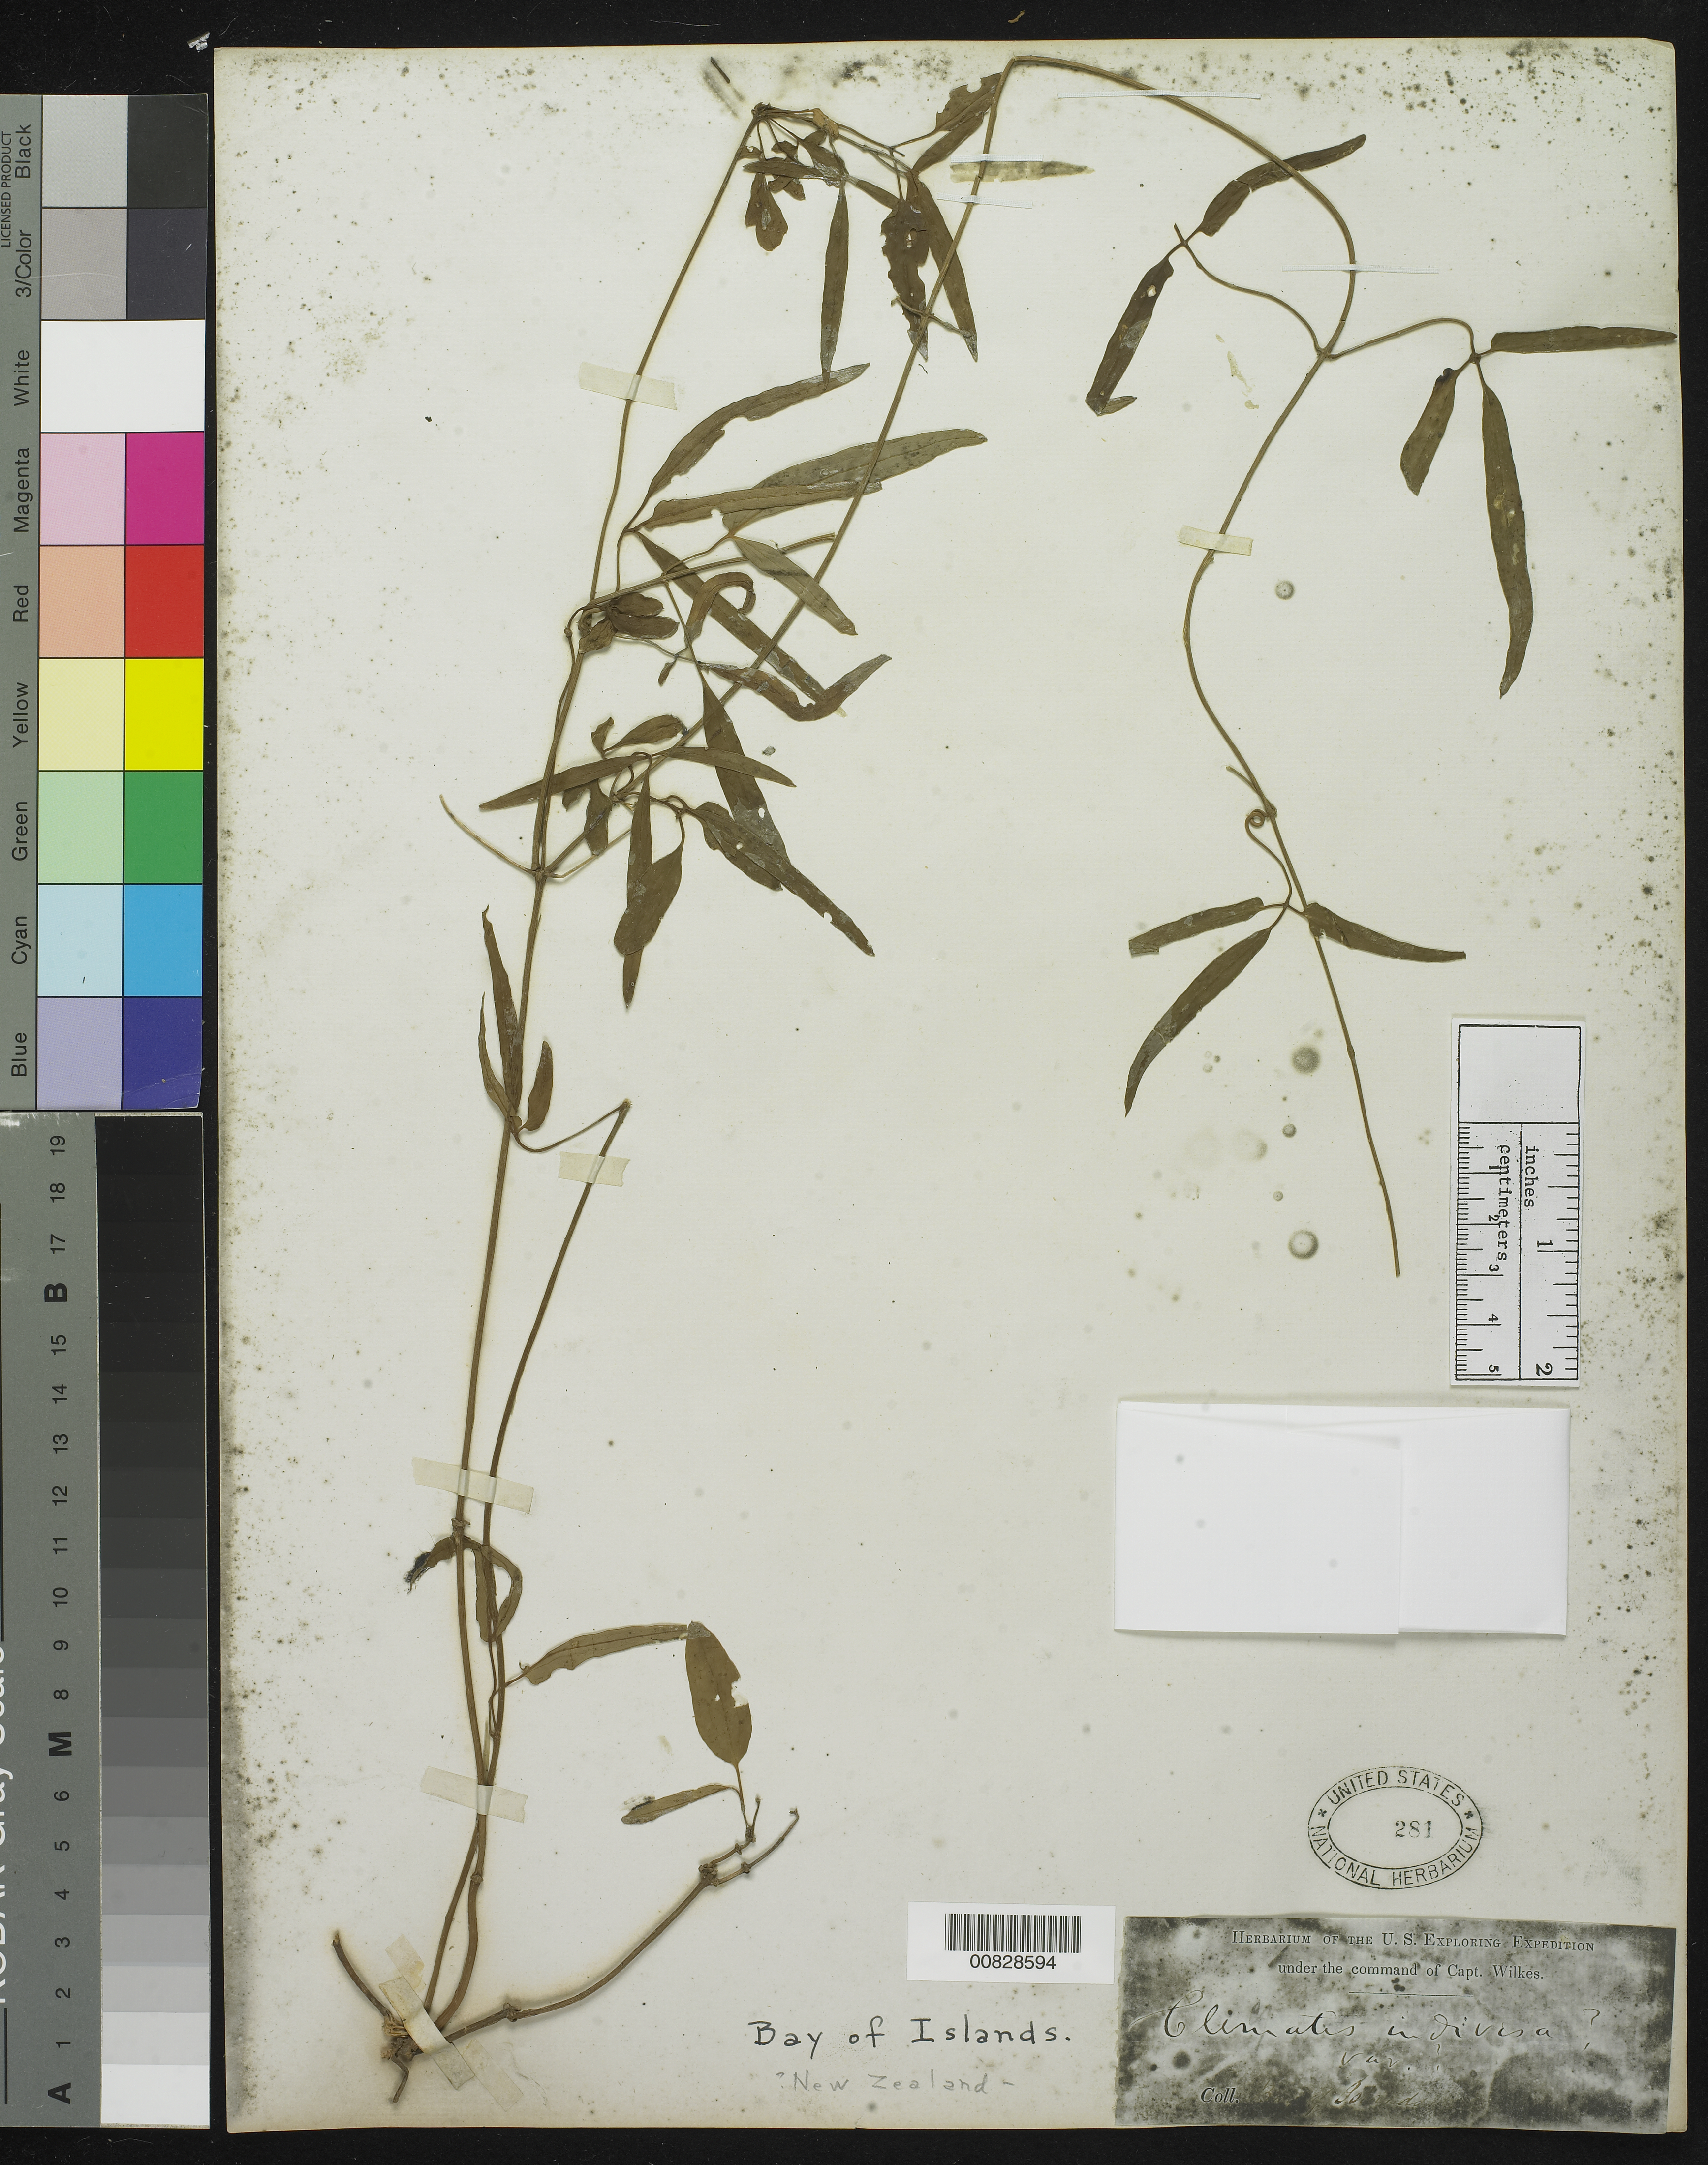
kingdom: Plantae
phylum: Tracheophyta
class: Magnoliopsida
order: Ranunculales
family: Ranunculaceae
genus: Clematis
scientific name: Clematis indivisa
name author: Willd.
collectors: Wilkes Explor. Exped.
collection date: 1838/1842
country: New Zealand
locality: Bay of Islands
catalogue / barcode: US 281